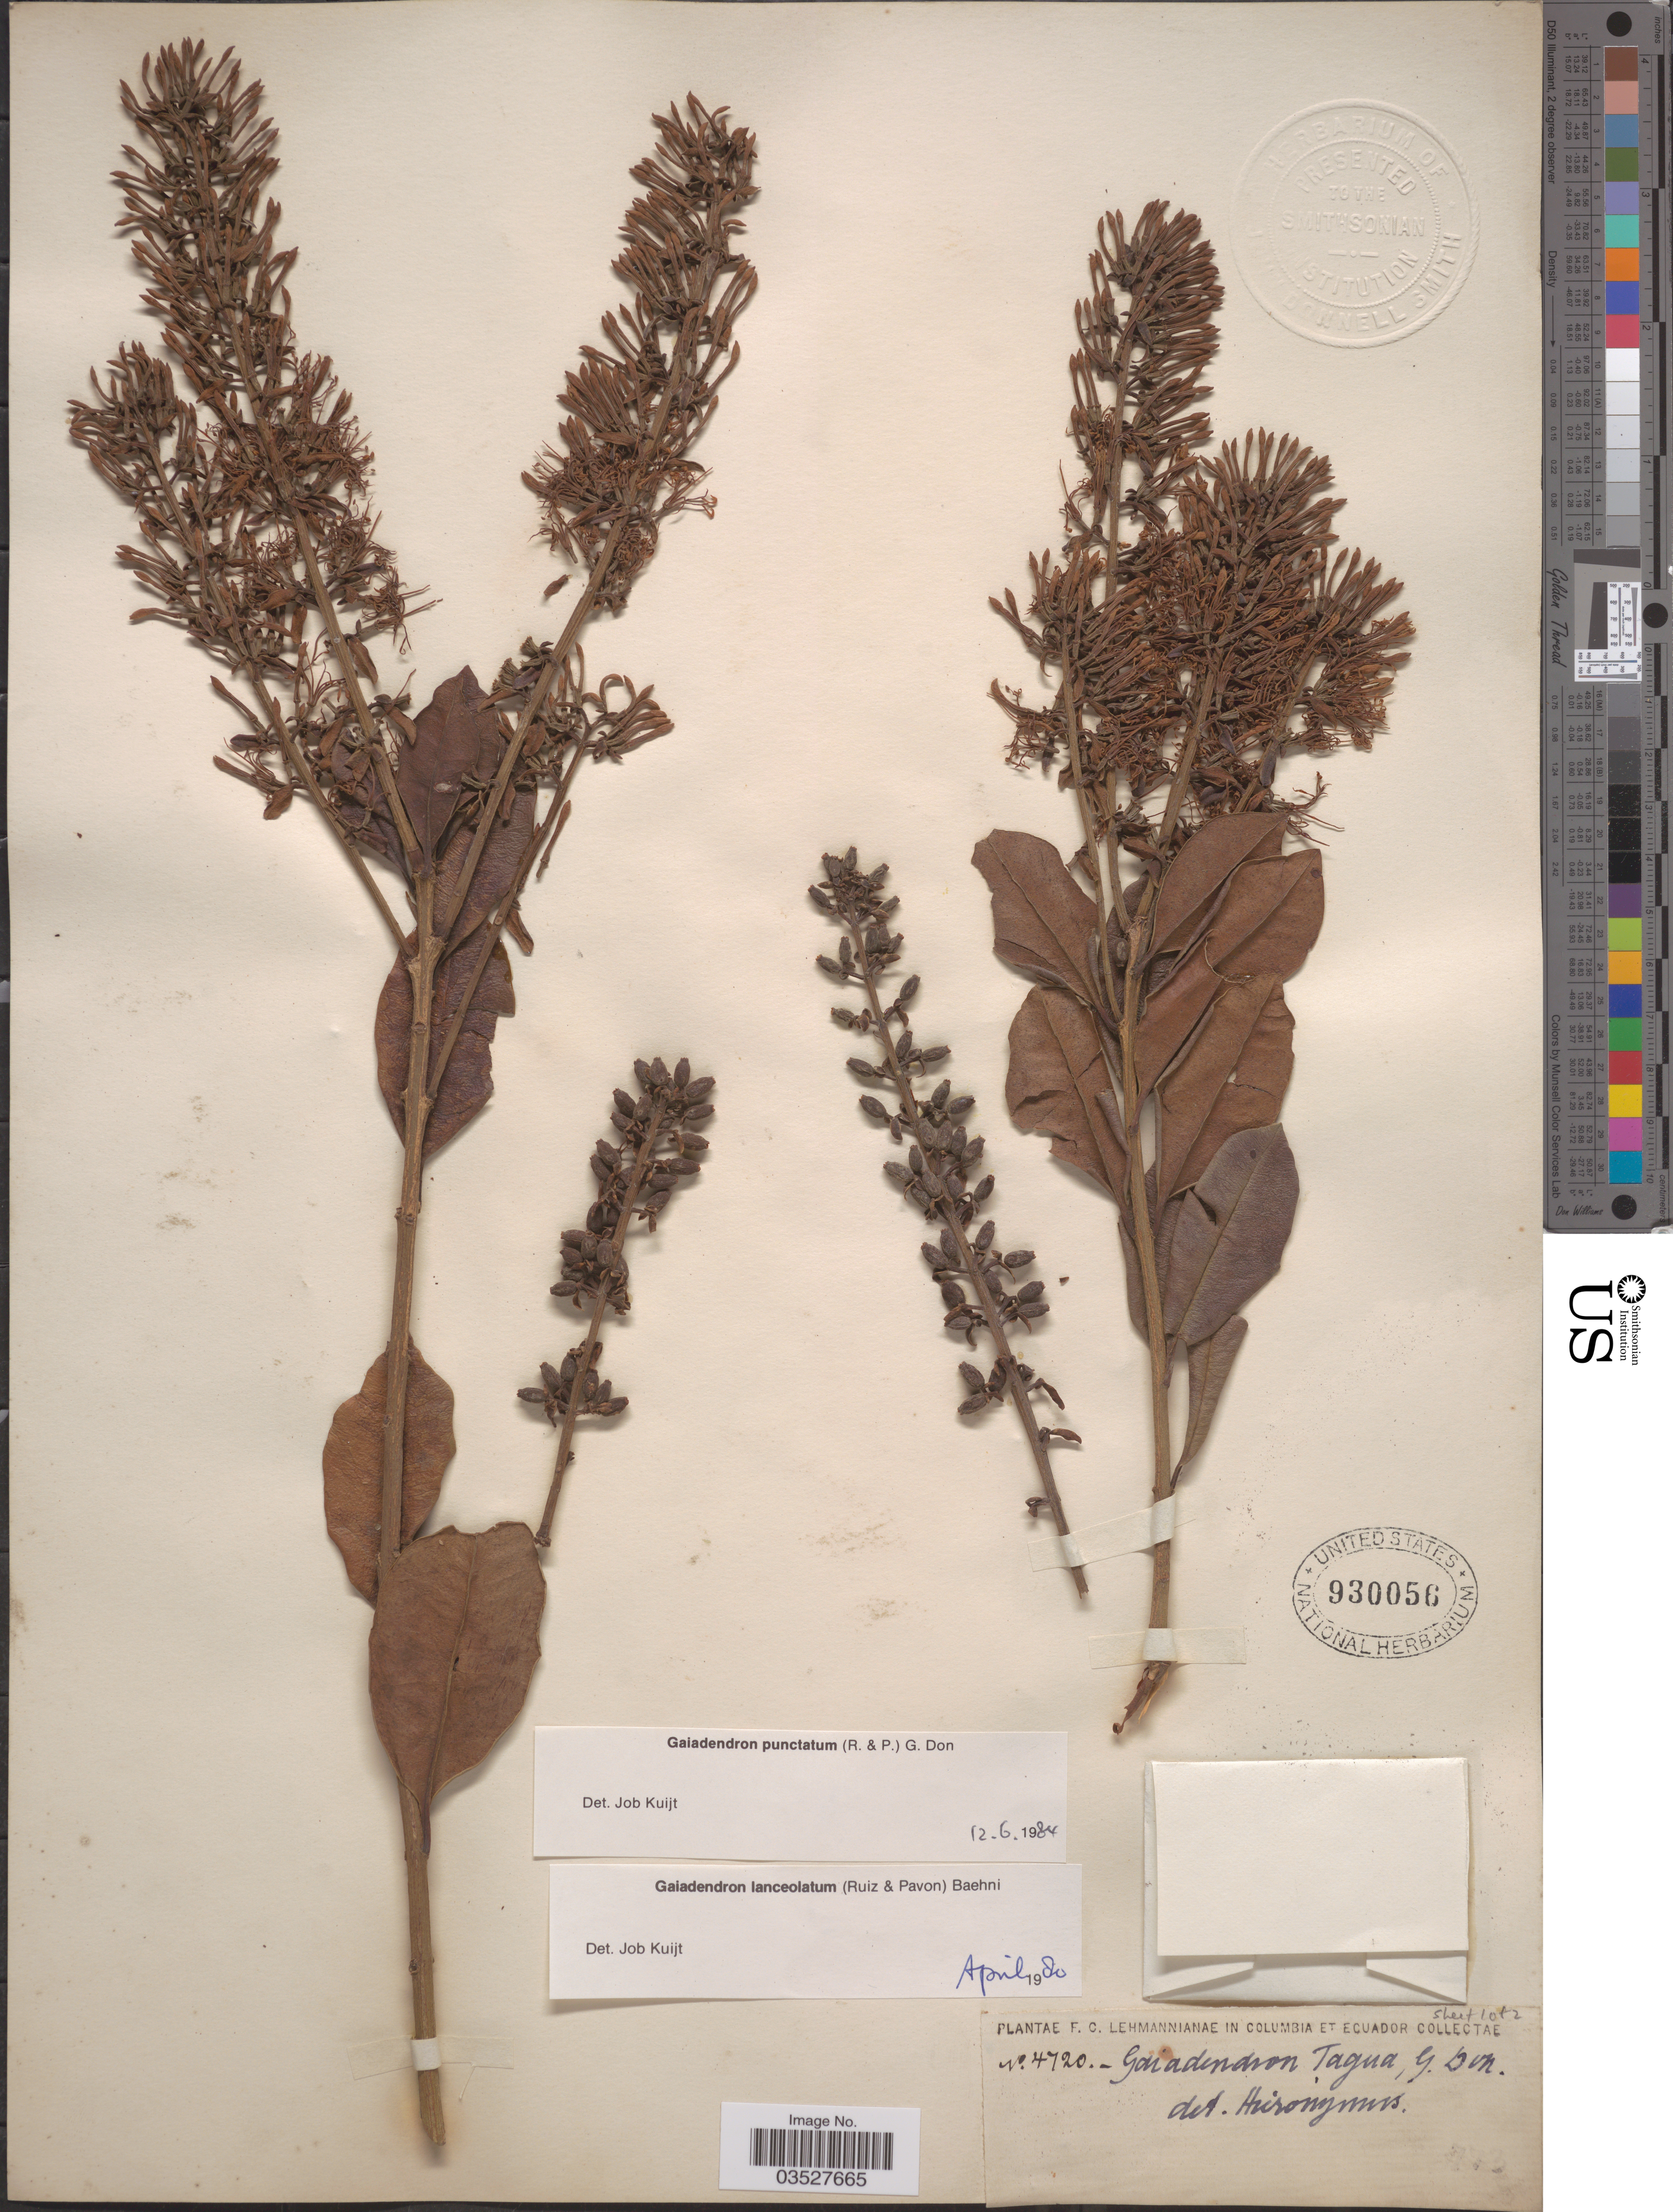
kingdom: Plantae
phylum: Tracheophyta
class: Magnoliopsida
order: Santalales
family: Loranthaceae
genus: Gaiadendron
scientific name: Gaiadendron punctatum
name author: (Ruiz & Pav.) G. Don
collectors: F. C. Lehmann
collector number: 4720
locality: Columbia et Ecuador.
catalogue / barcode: US 930056